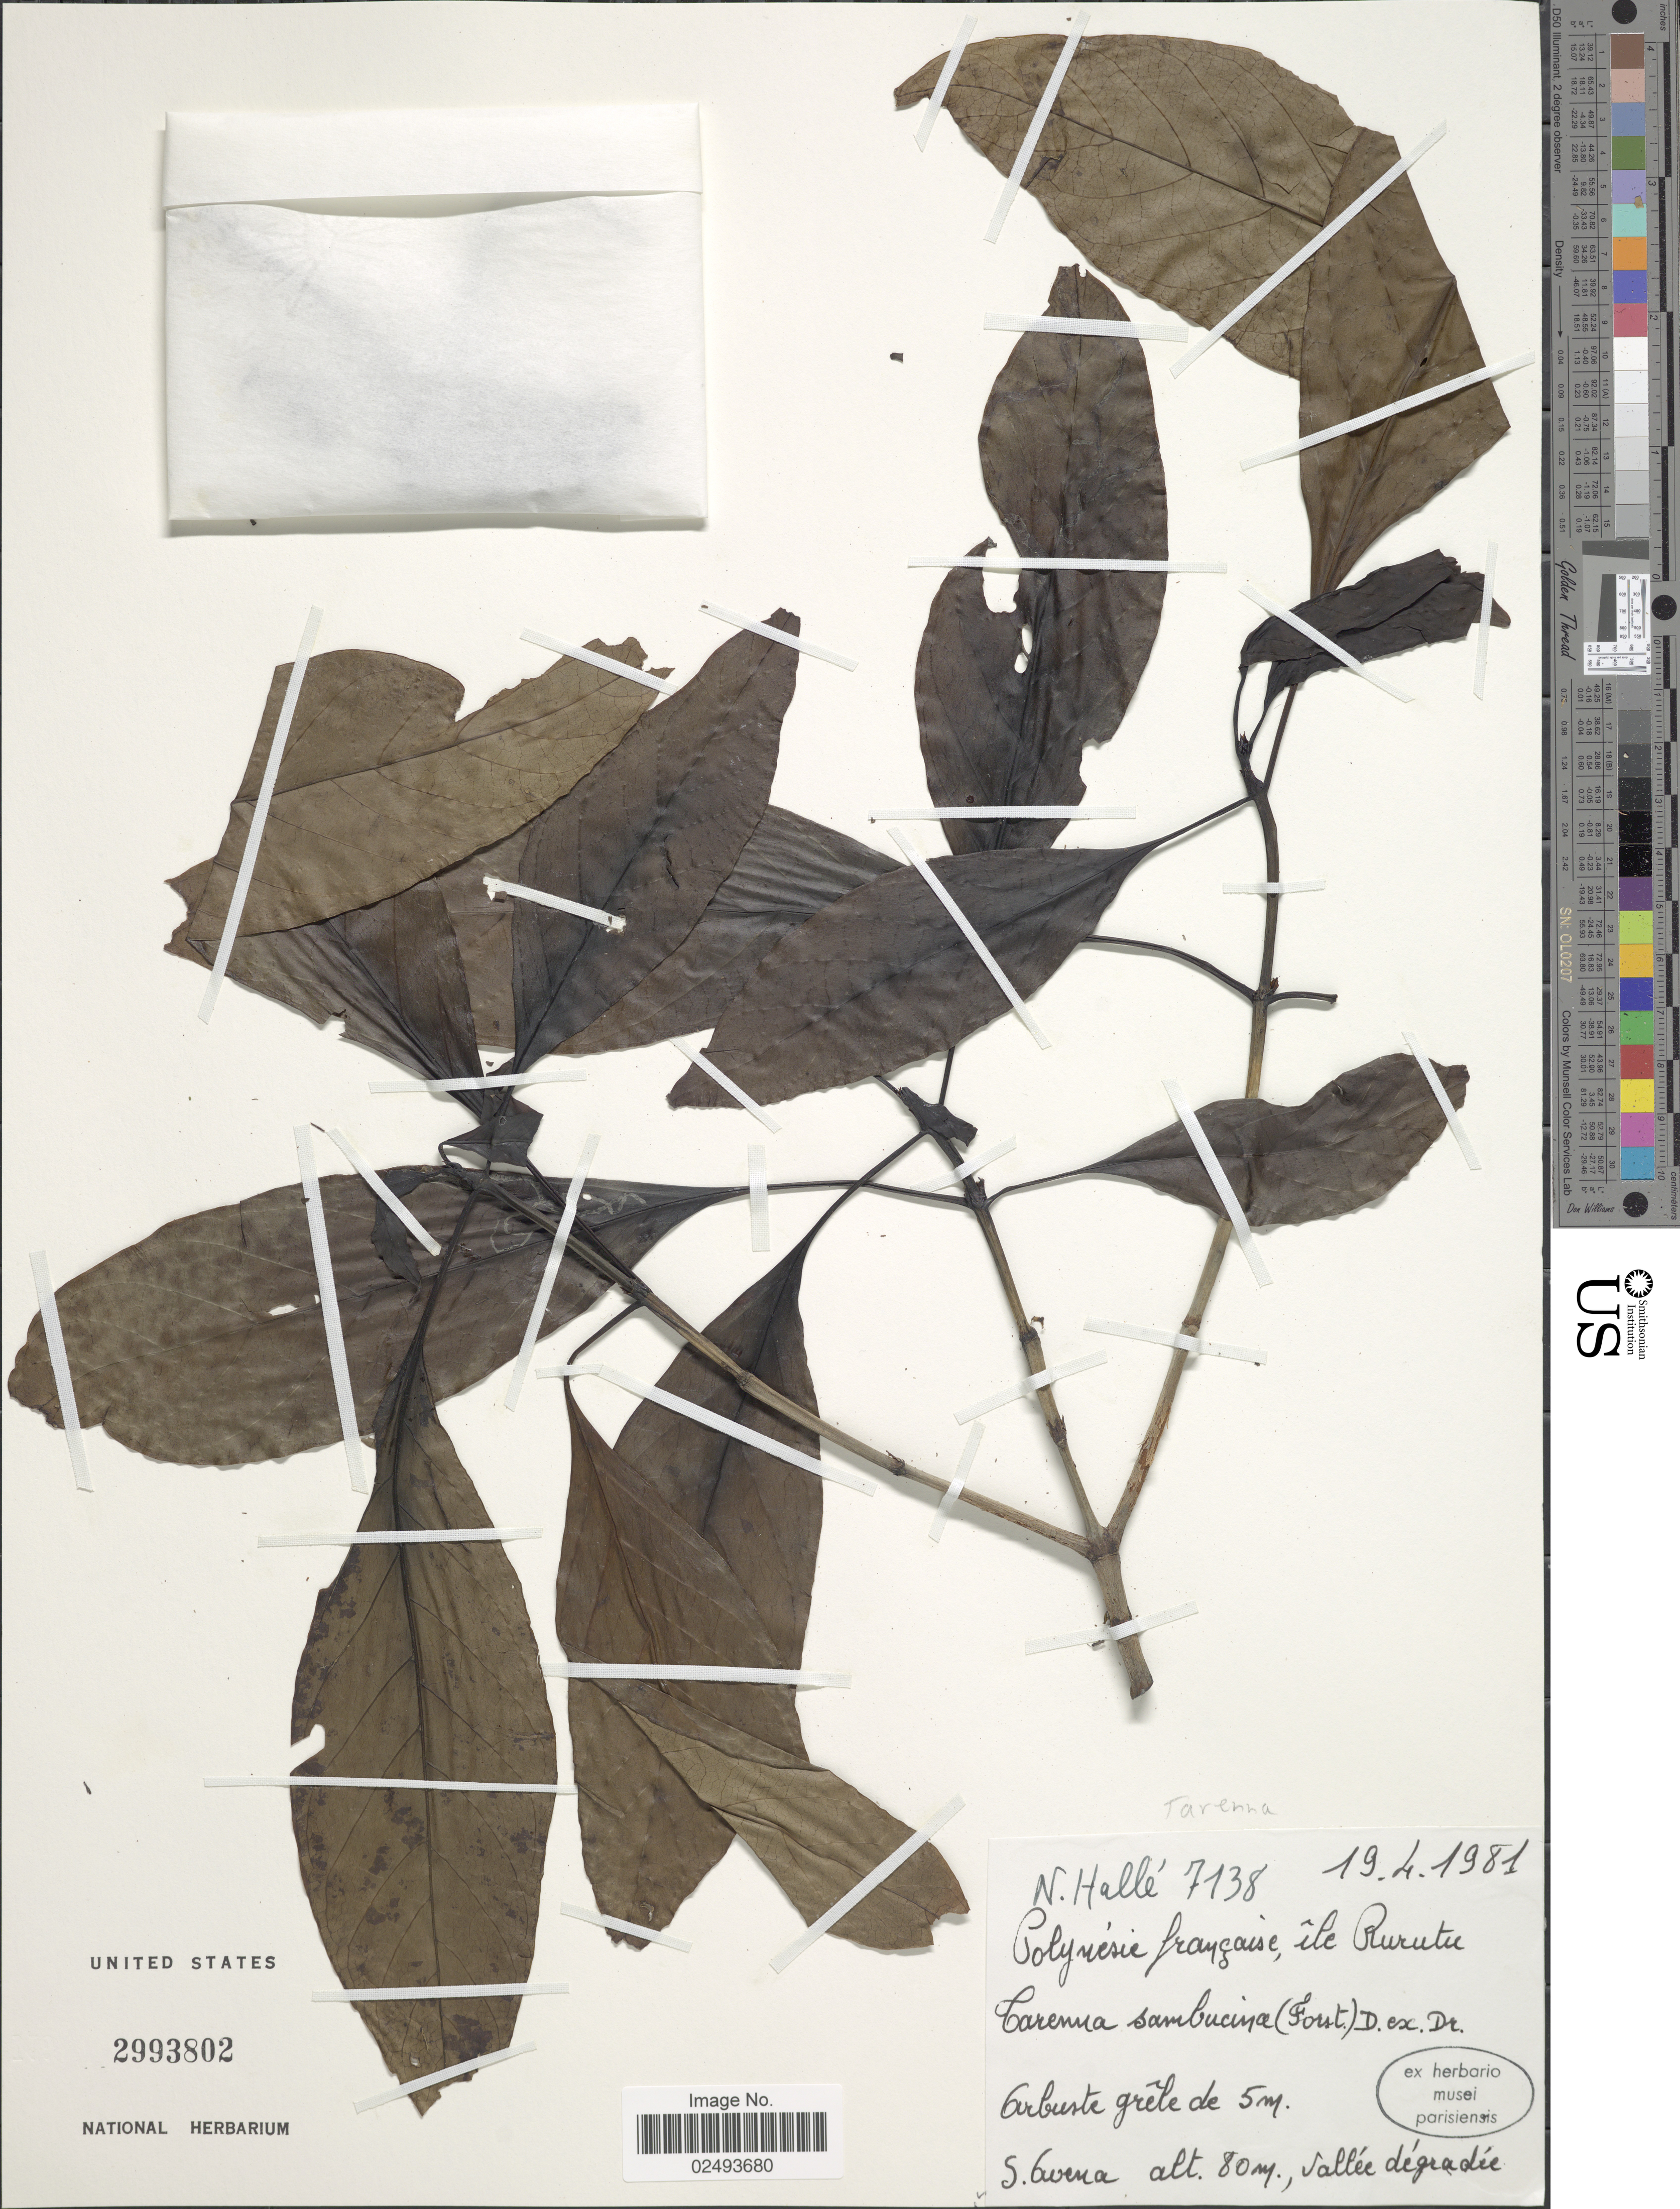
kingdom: Plantae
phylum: Tracheophyta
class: Magnoliopsida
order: Gentianales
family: Rubiaceae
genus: Tarenna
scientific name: Tarenna sambucina var. tahitensis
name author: (Valeton) Fosberg & Sachet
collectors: N. Hallé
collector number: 7138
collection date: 1981-04-19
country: French Polynesia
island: Rurutu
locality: Polynesic francaise, Ile Rurutu, S. Avena Vallee degradee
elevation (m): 80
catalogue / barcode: US 2993802